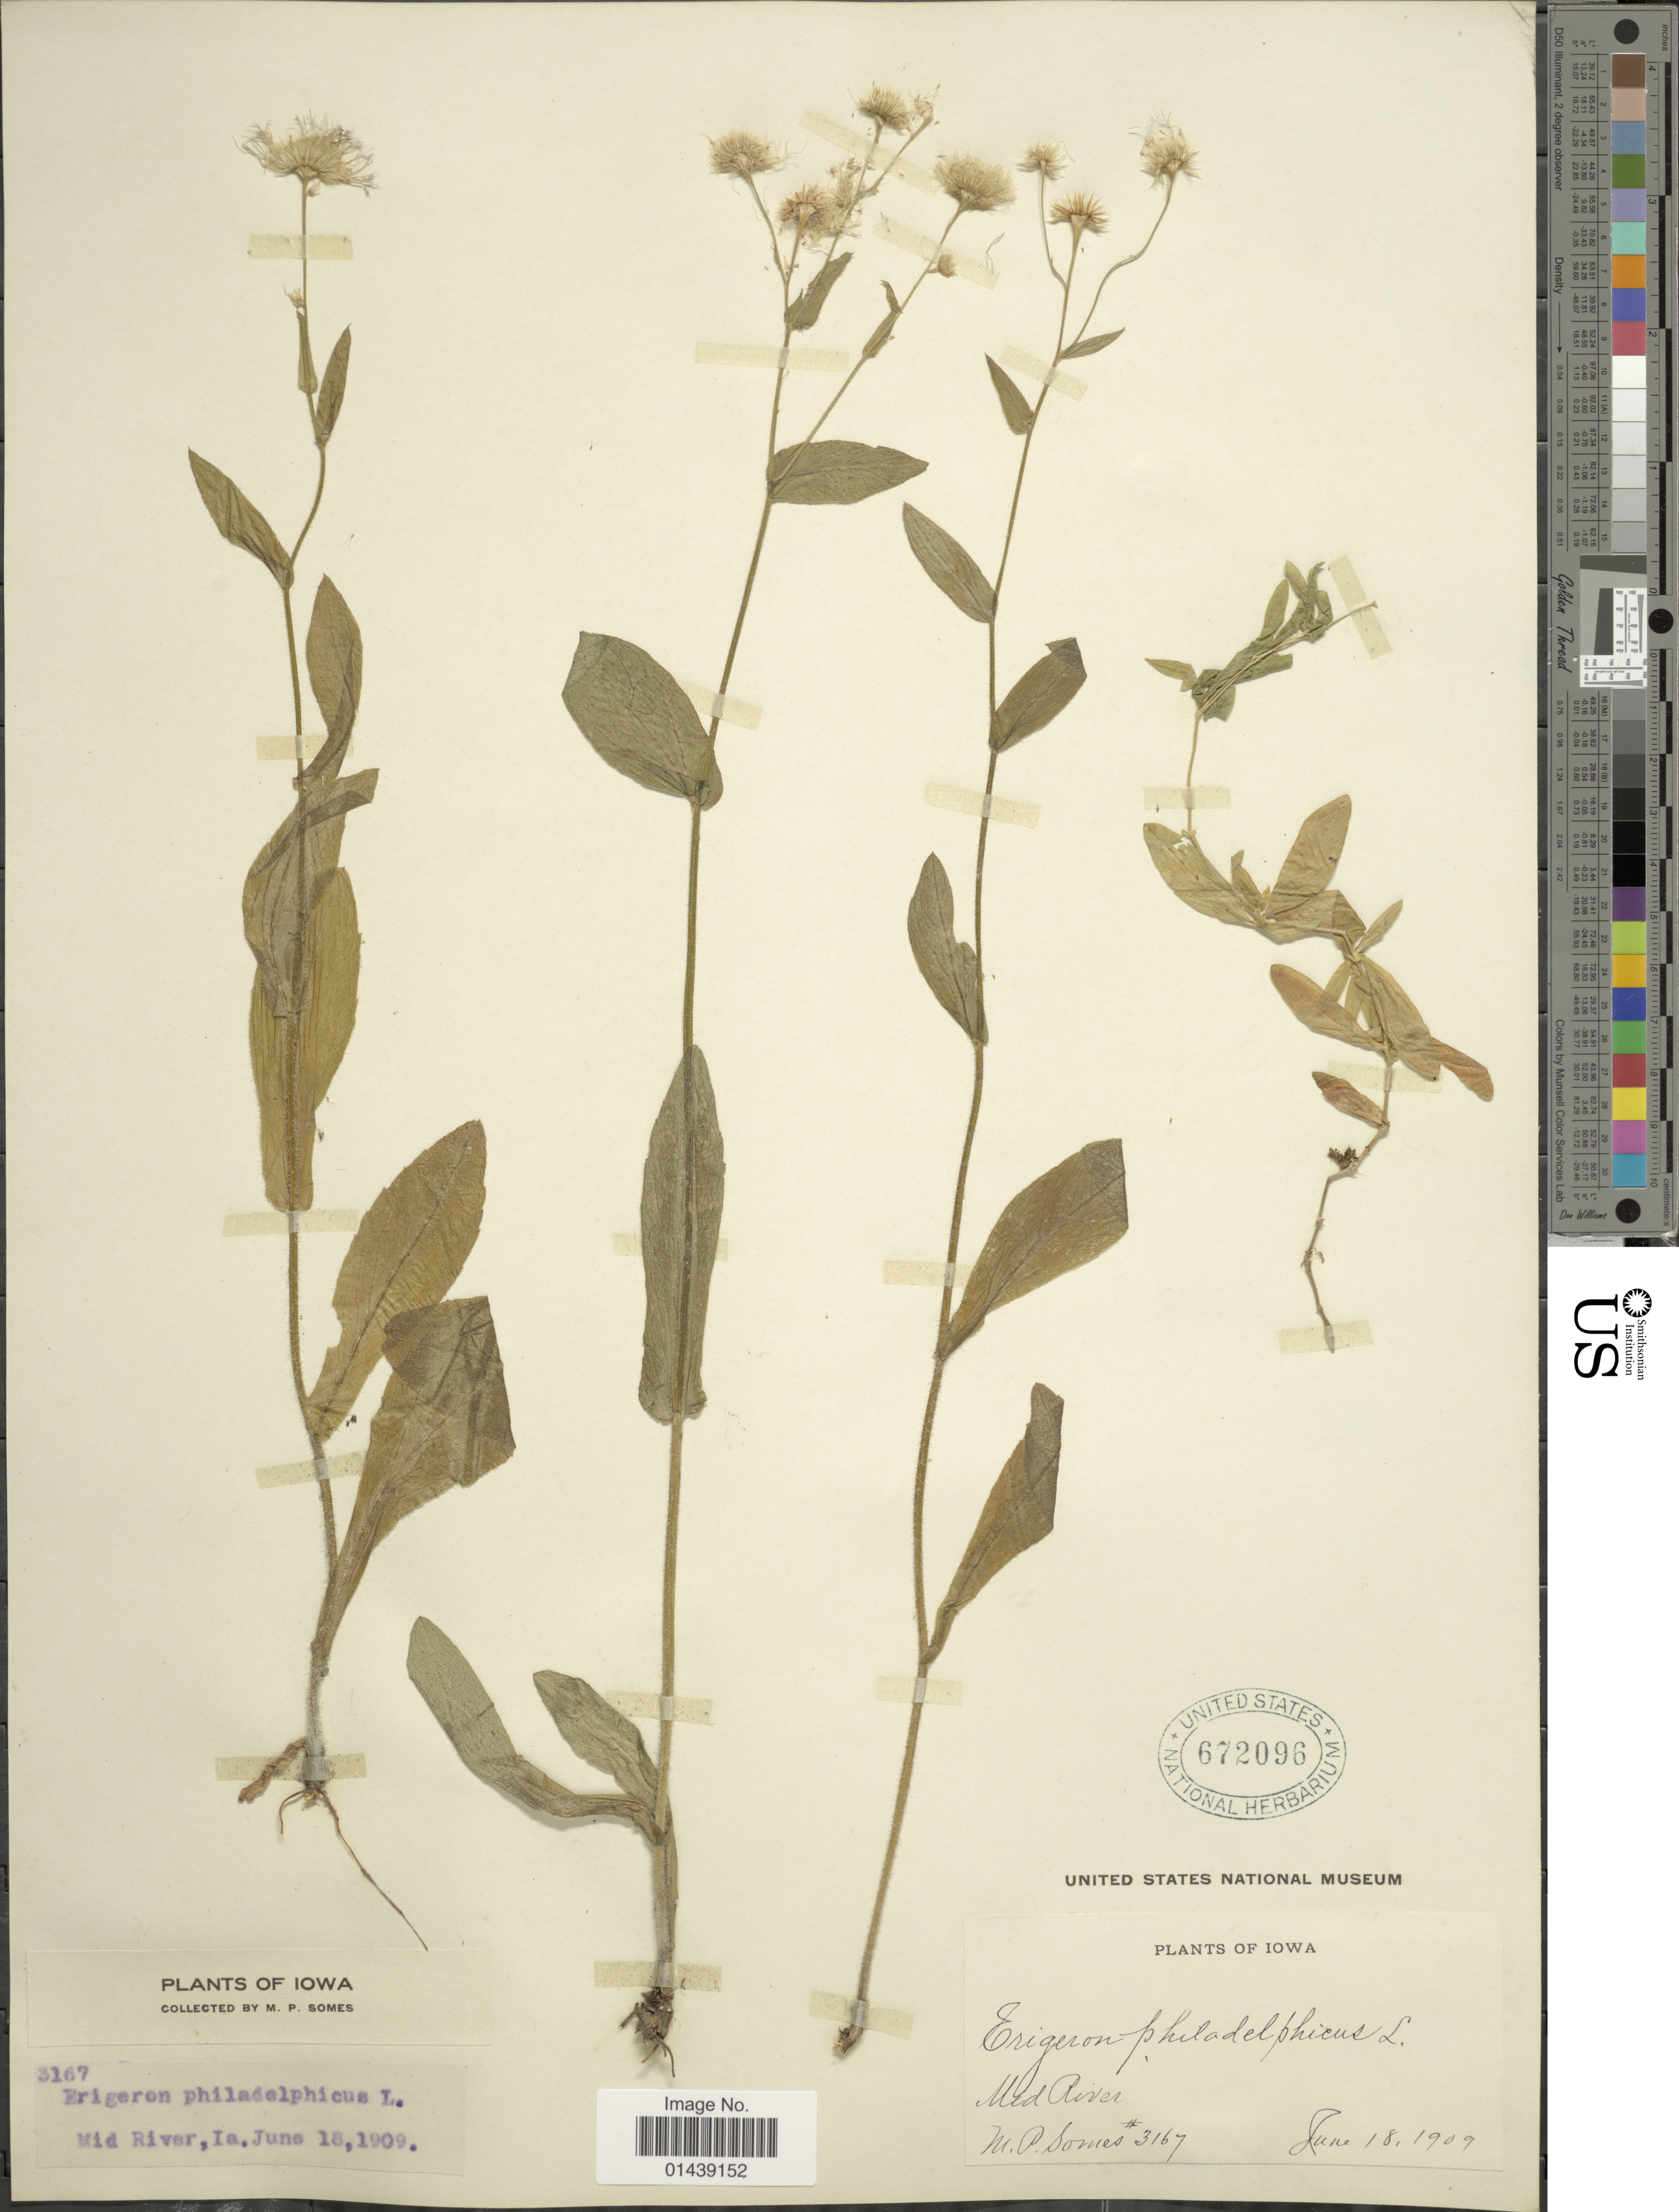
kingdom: Plantae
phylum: Tracheophyta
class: Magnoliopsida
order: Asterales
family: Asteraceae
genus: Erigeron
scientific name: Erigeron philadelphicus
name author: L.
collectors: M. Somes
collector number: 3167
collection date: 1909-06-18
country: United States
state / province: Iowa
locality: Mid River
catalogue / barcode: US 672096